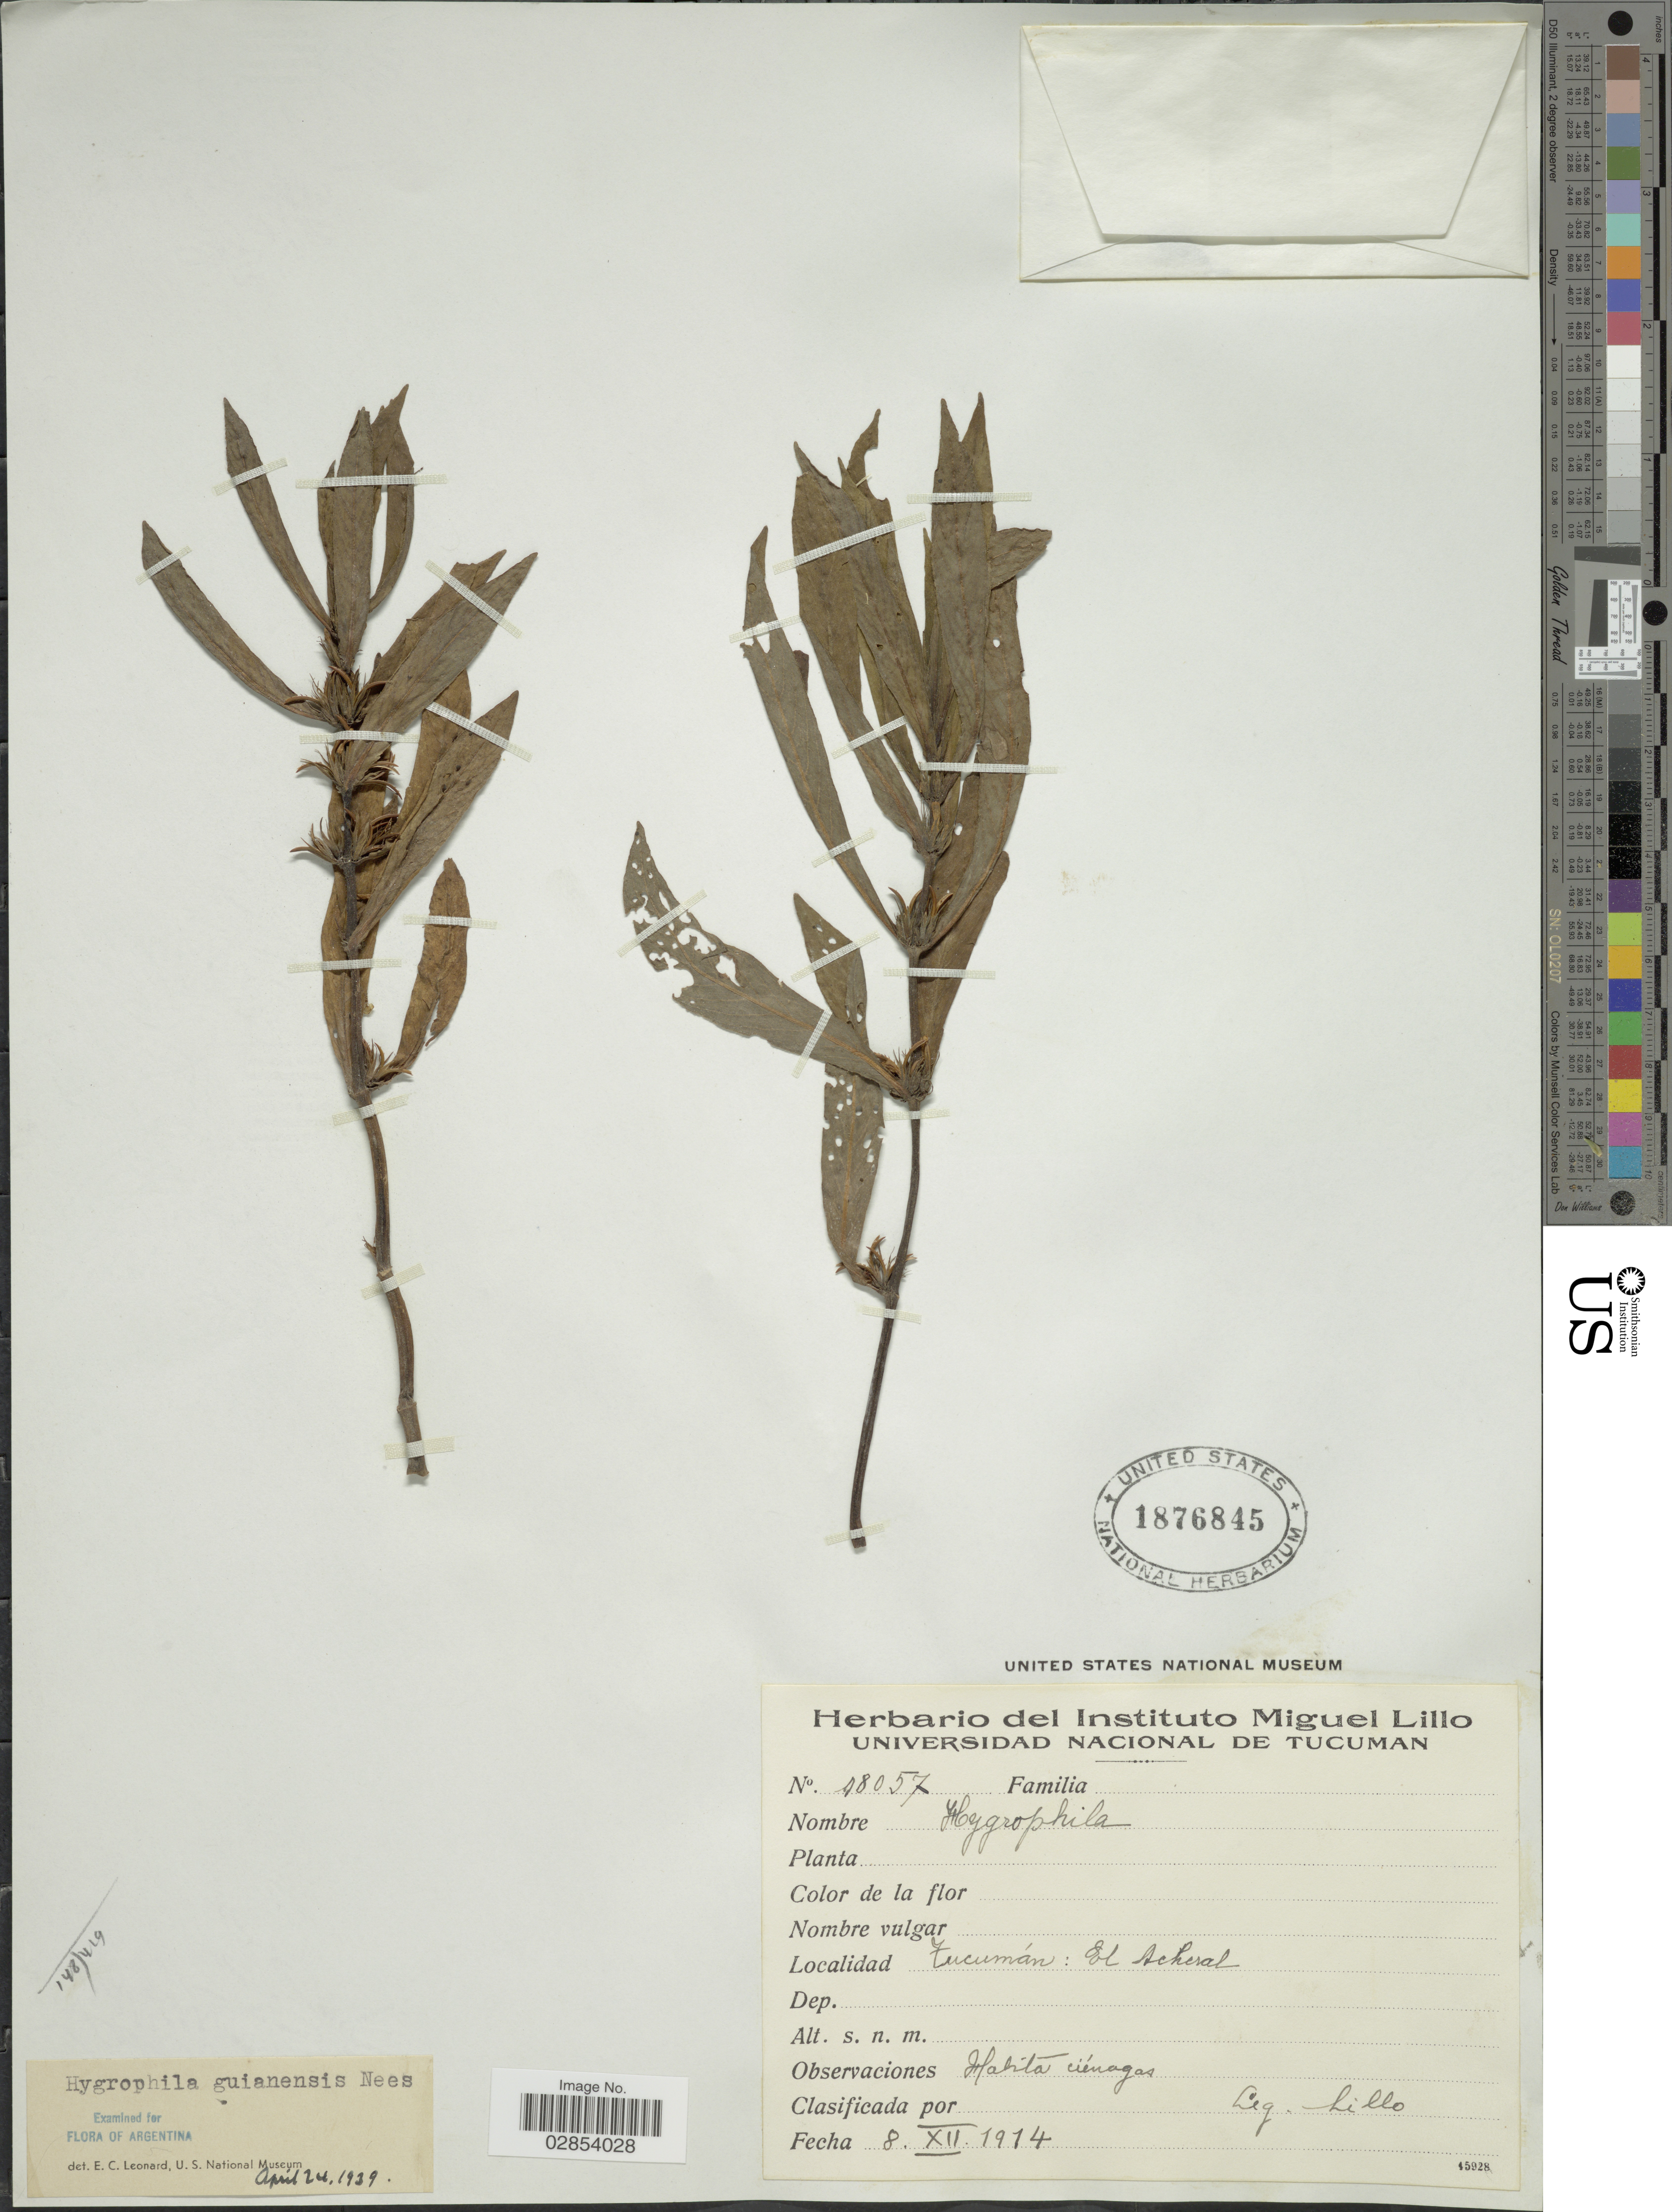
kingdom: Plantae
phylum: Tracheophyta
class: Magnoliopsida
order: Lamiales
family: Acanthaceae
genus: Hygrophila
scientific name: Hygrophila costata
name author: Nees & T. Nees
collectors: M. Lillo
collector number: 18057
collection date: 1914-12-08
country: Argentina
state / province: Tucuman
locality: El Acheral.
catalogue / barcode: US 1876845